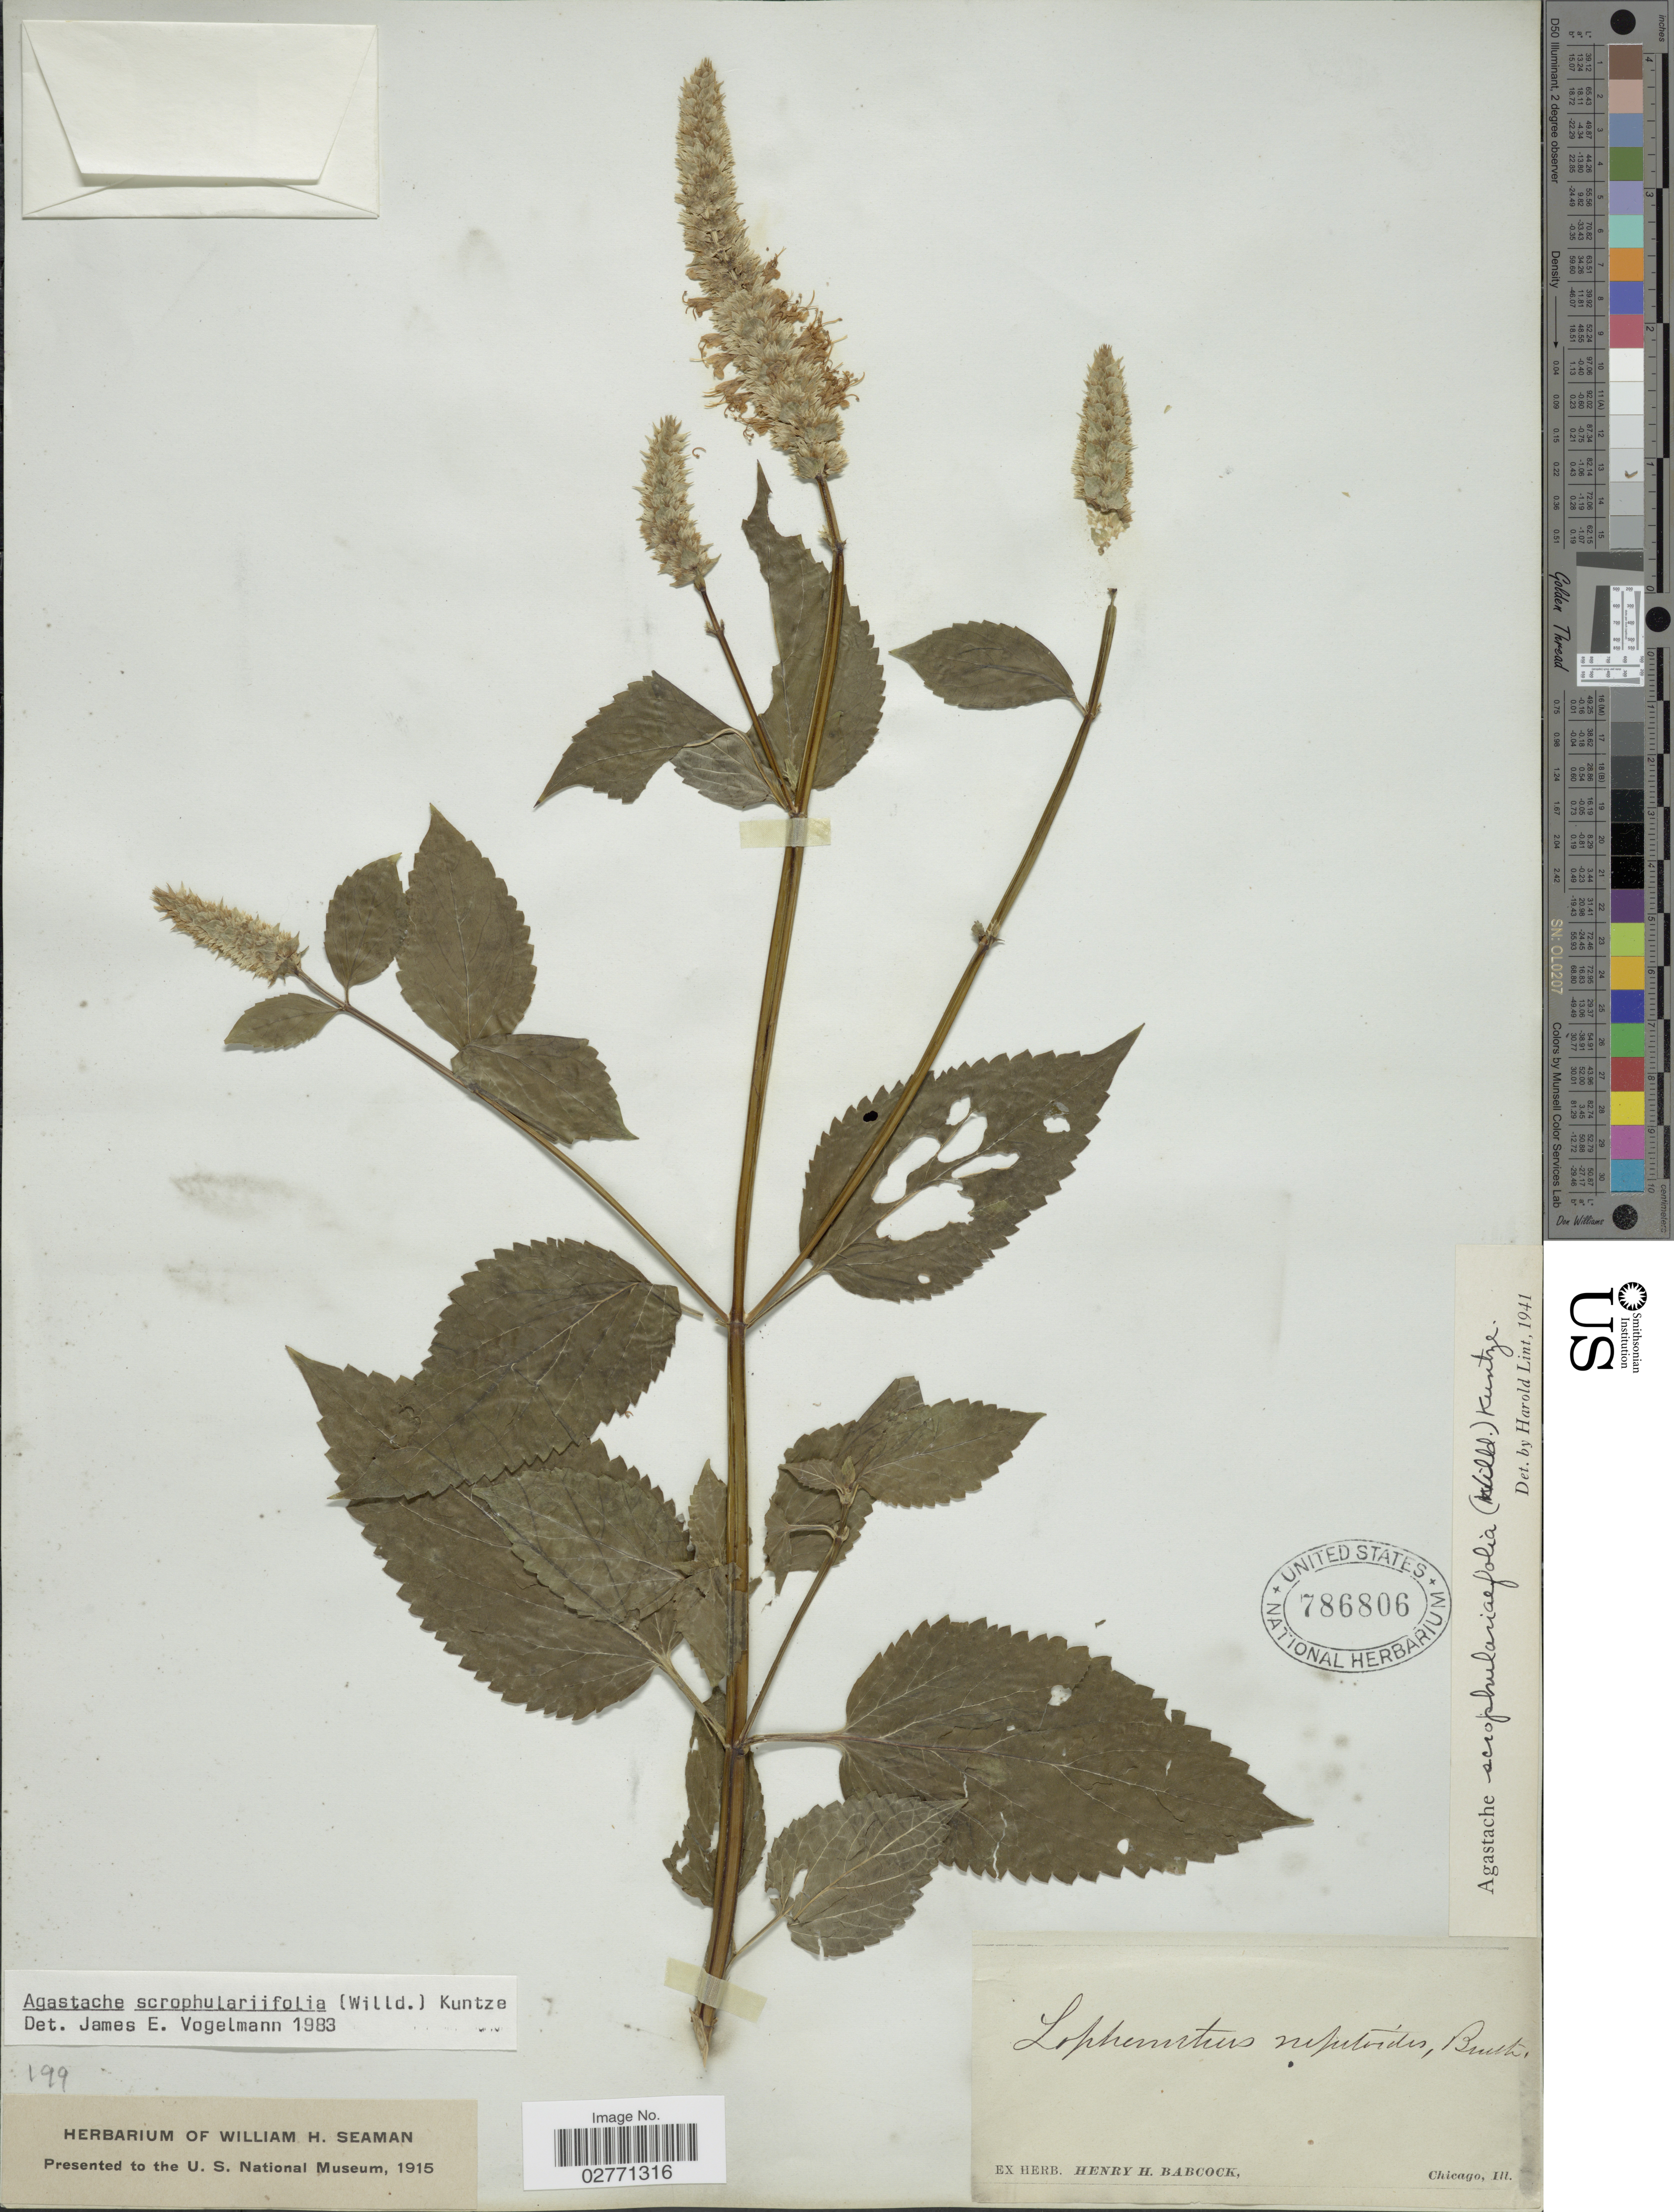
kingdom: Plantae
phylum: Tracheophyta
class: Magnoliopsida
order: Lamiales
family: Lamiaceae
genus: Agastache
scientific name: Agastache scrophulariifolia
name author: (Willd.) Kuntze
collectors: ex herb. Henry Homes Babcock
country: United States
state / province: Illinois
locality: Chicago, Ill.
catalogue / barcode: US 786806